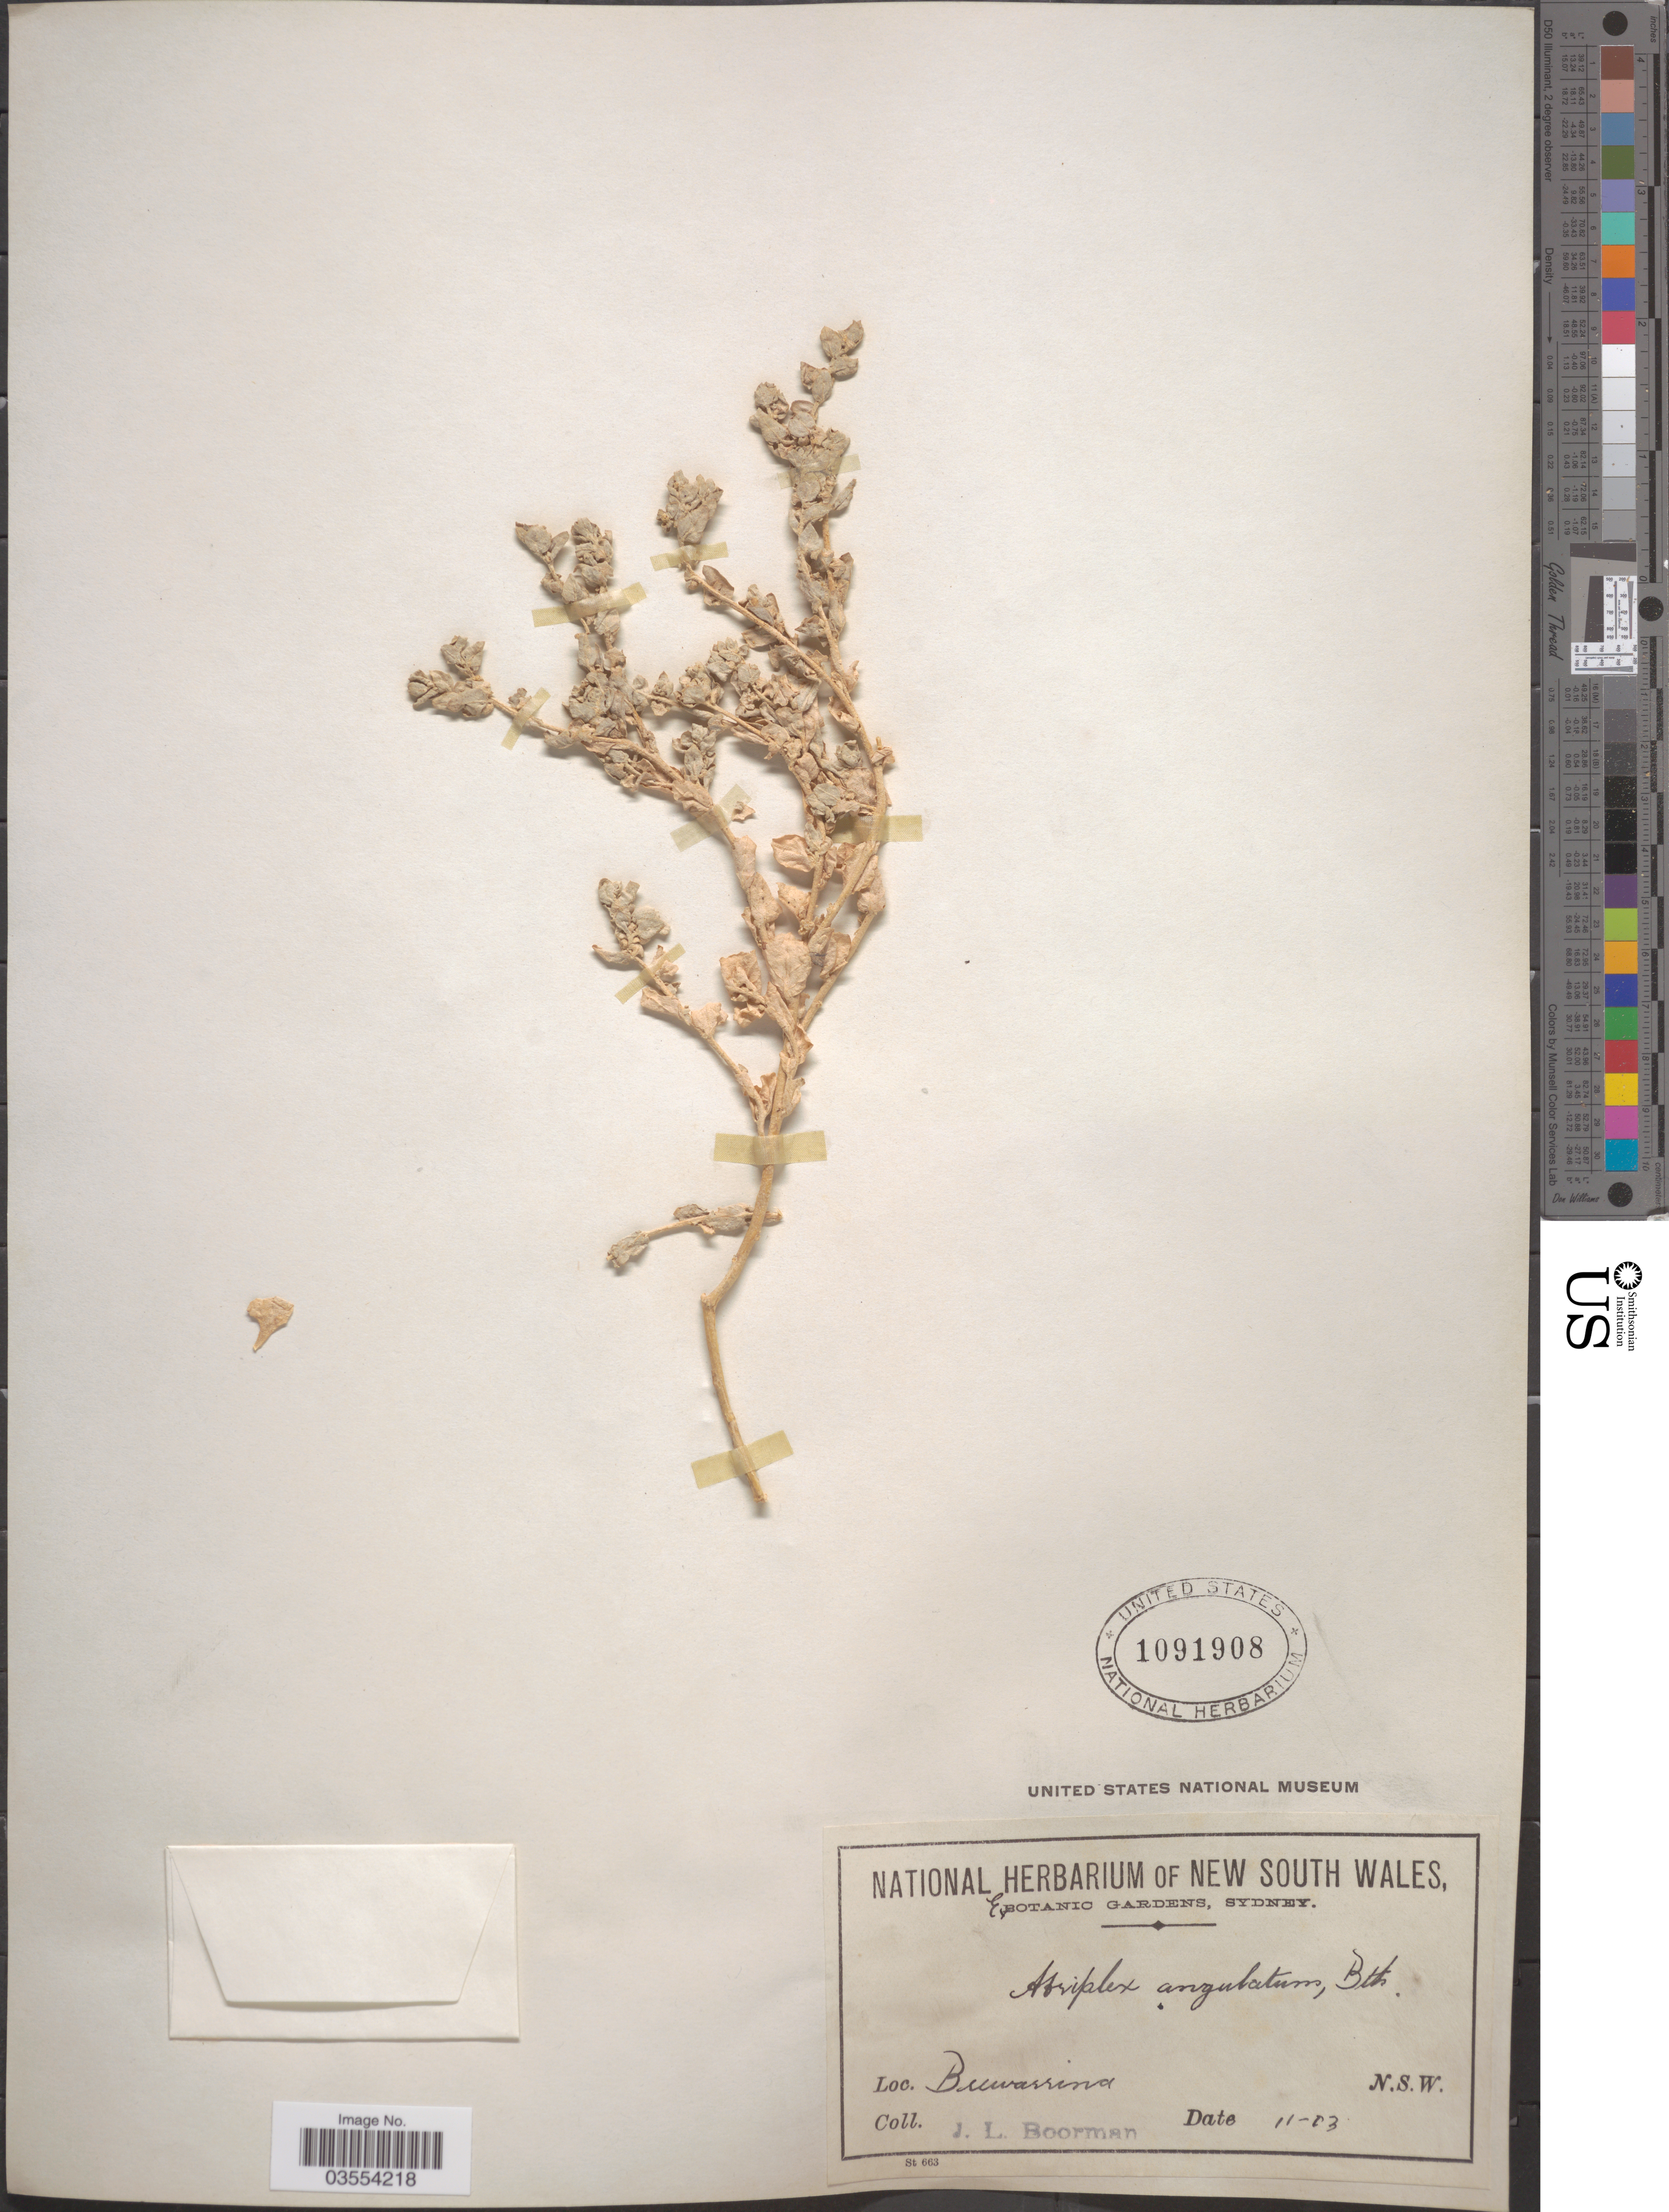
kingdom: Plantae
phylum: Tracheophyta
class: Magnoliopsida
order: Caryophyllales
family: Amaranthaceae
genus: Atriplex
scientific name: Atriplex angulata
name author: Benth.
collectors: J. Boorman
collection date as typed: Transcribed d/m/y: /11/53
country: Australia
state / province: New South Wales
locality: Brewarrina.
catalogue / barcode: US 1091908